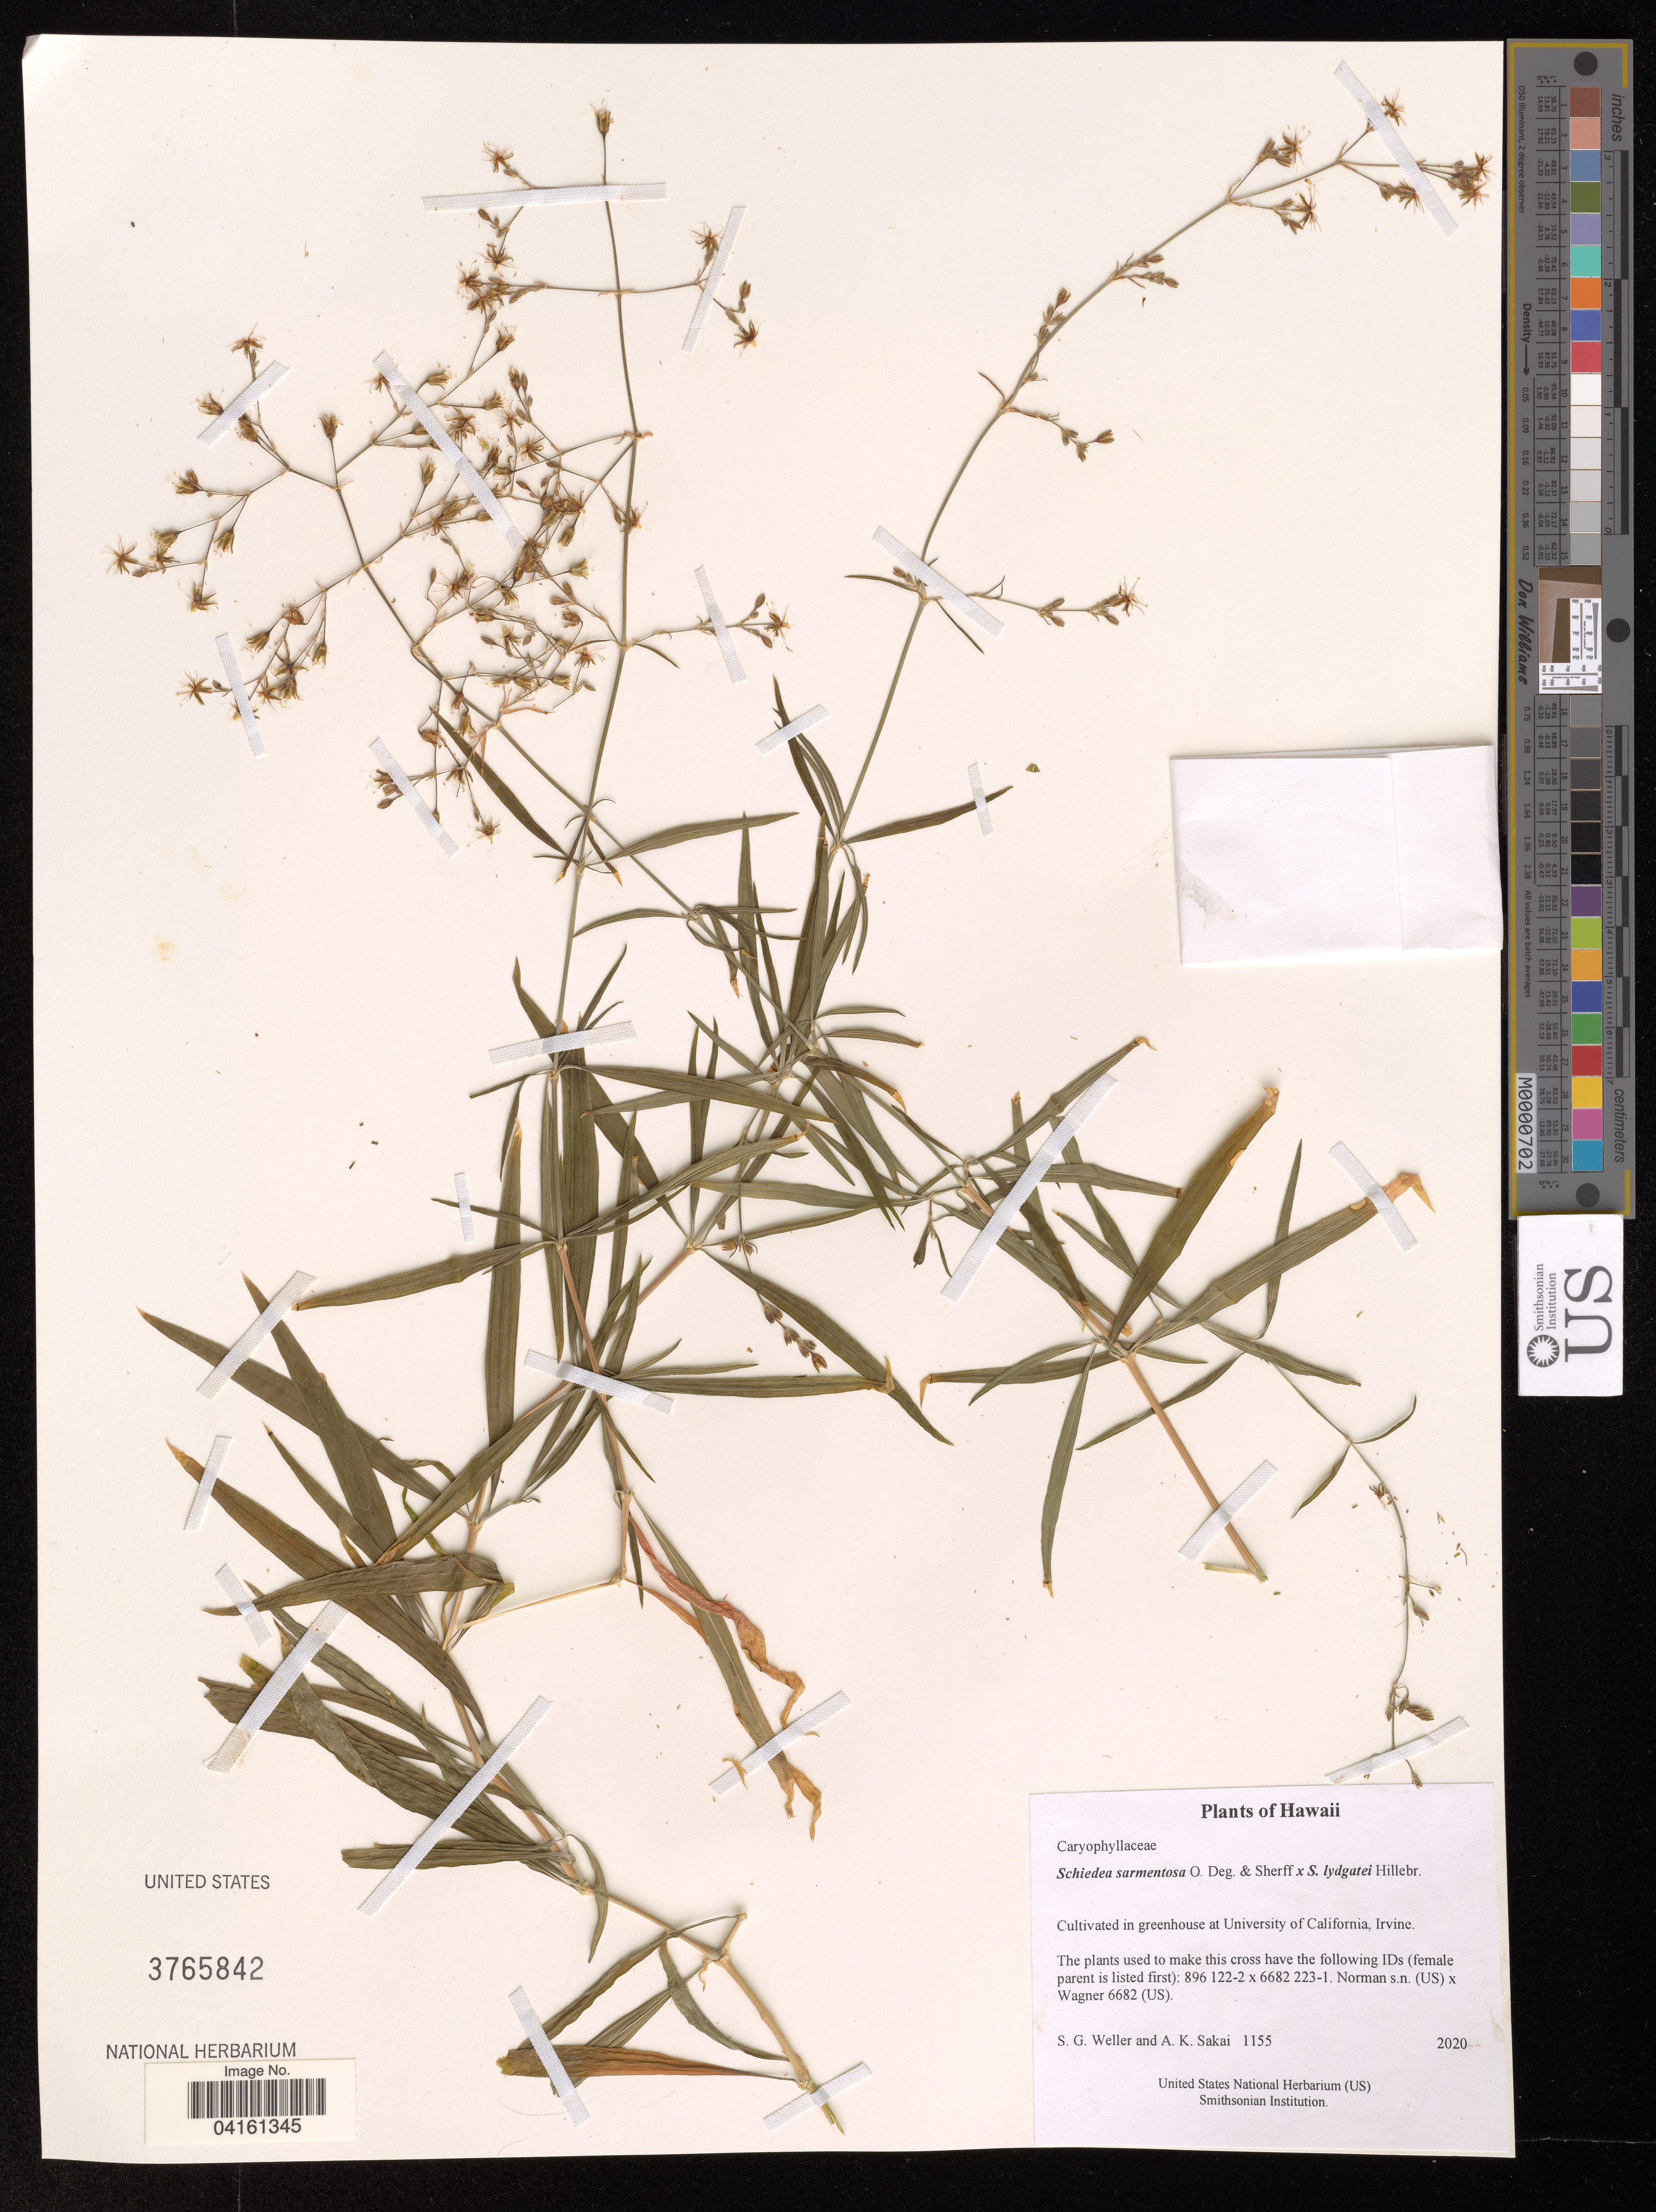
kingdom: Plantae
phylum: Tracheophyta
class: Magnoliopsida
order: Caryophyllales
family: Caryophyllaceae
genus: Schiedea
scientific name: Schiedea lydgatei x S. sarmentosa O. Deg. & Sherff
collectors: S. G. Weller & A. Sakai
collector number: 1155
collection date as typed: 2020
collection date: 2020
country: United States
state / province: California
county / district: Orange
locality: Cultivated in greenhouse at University of California, Irvine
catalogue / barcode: US 3765842